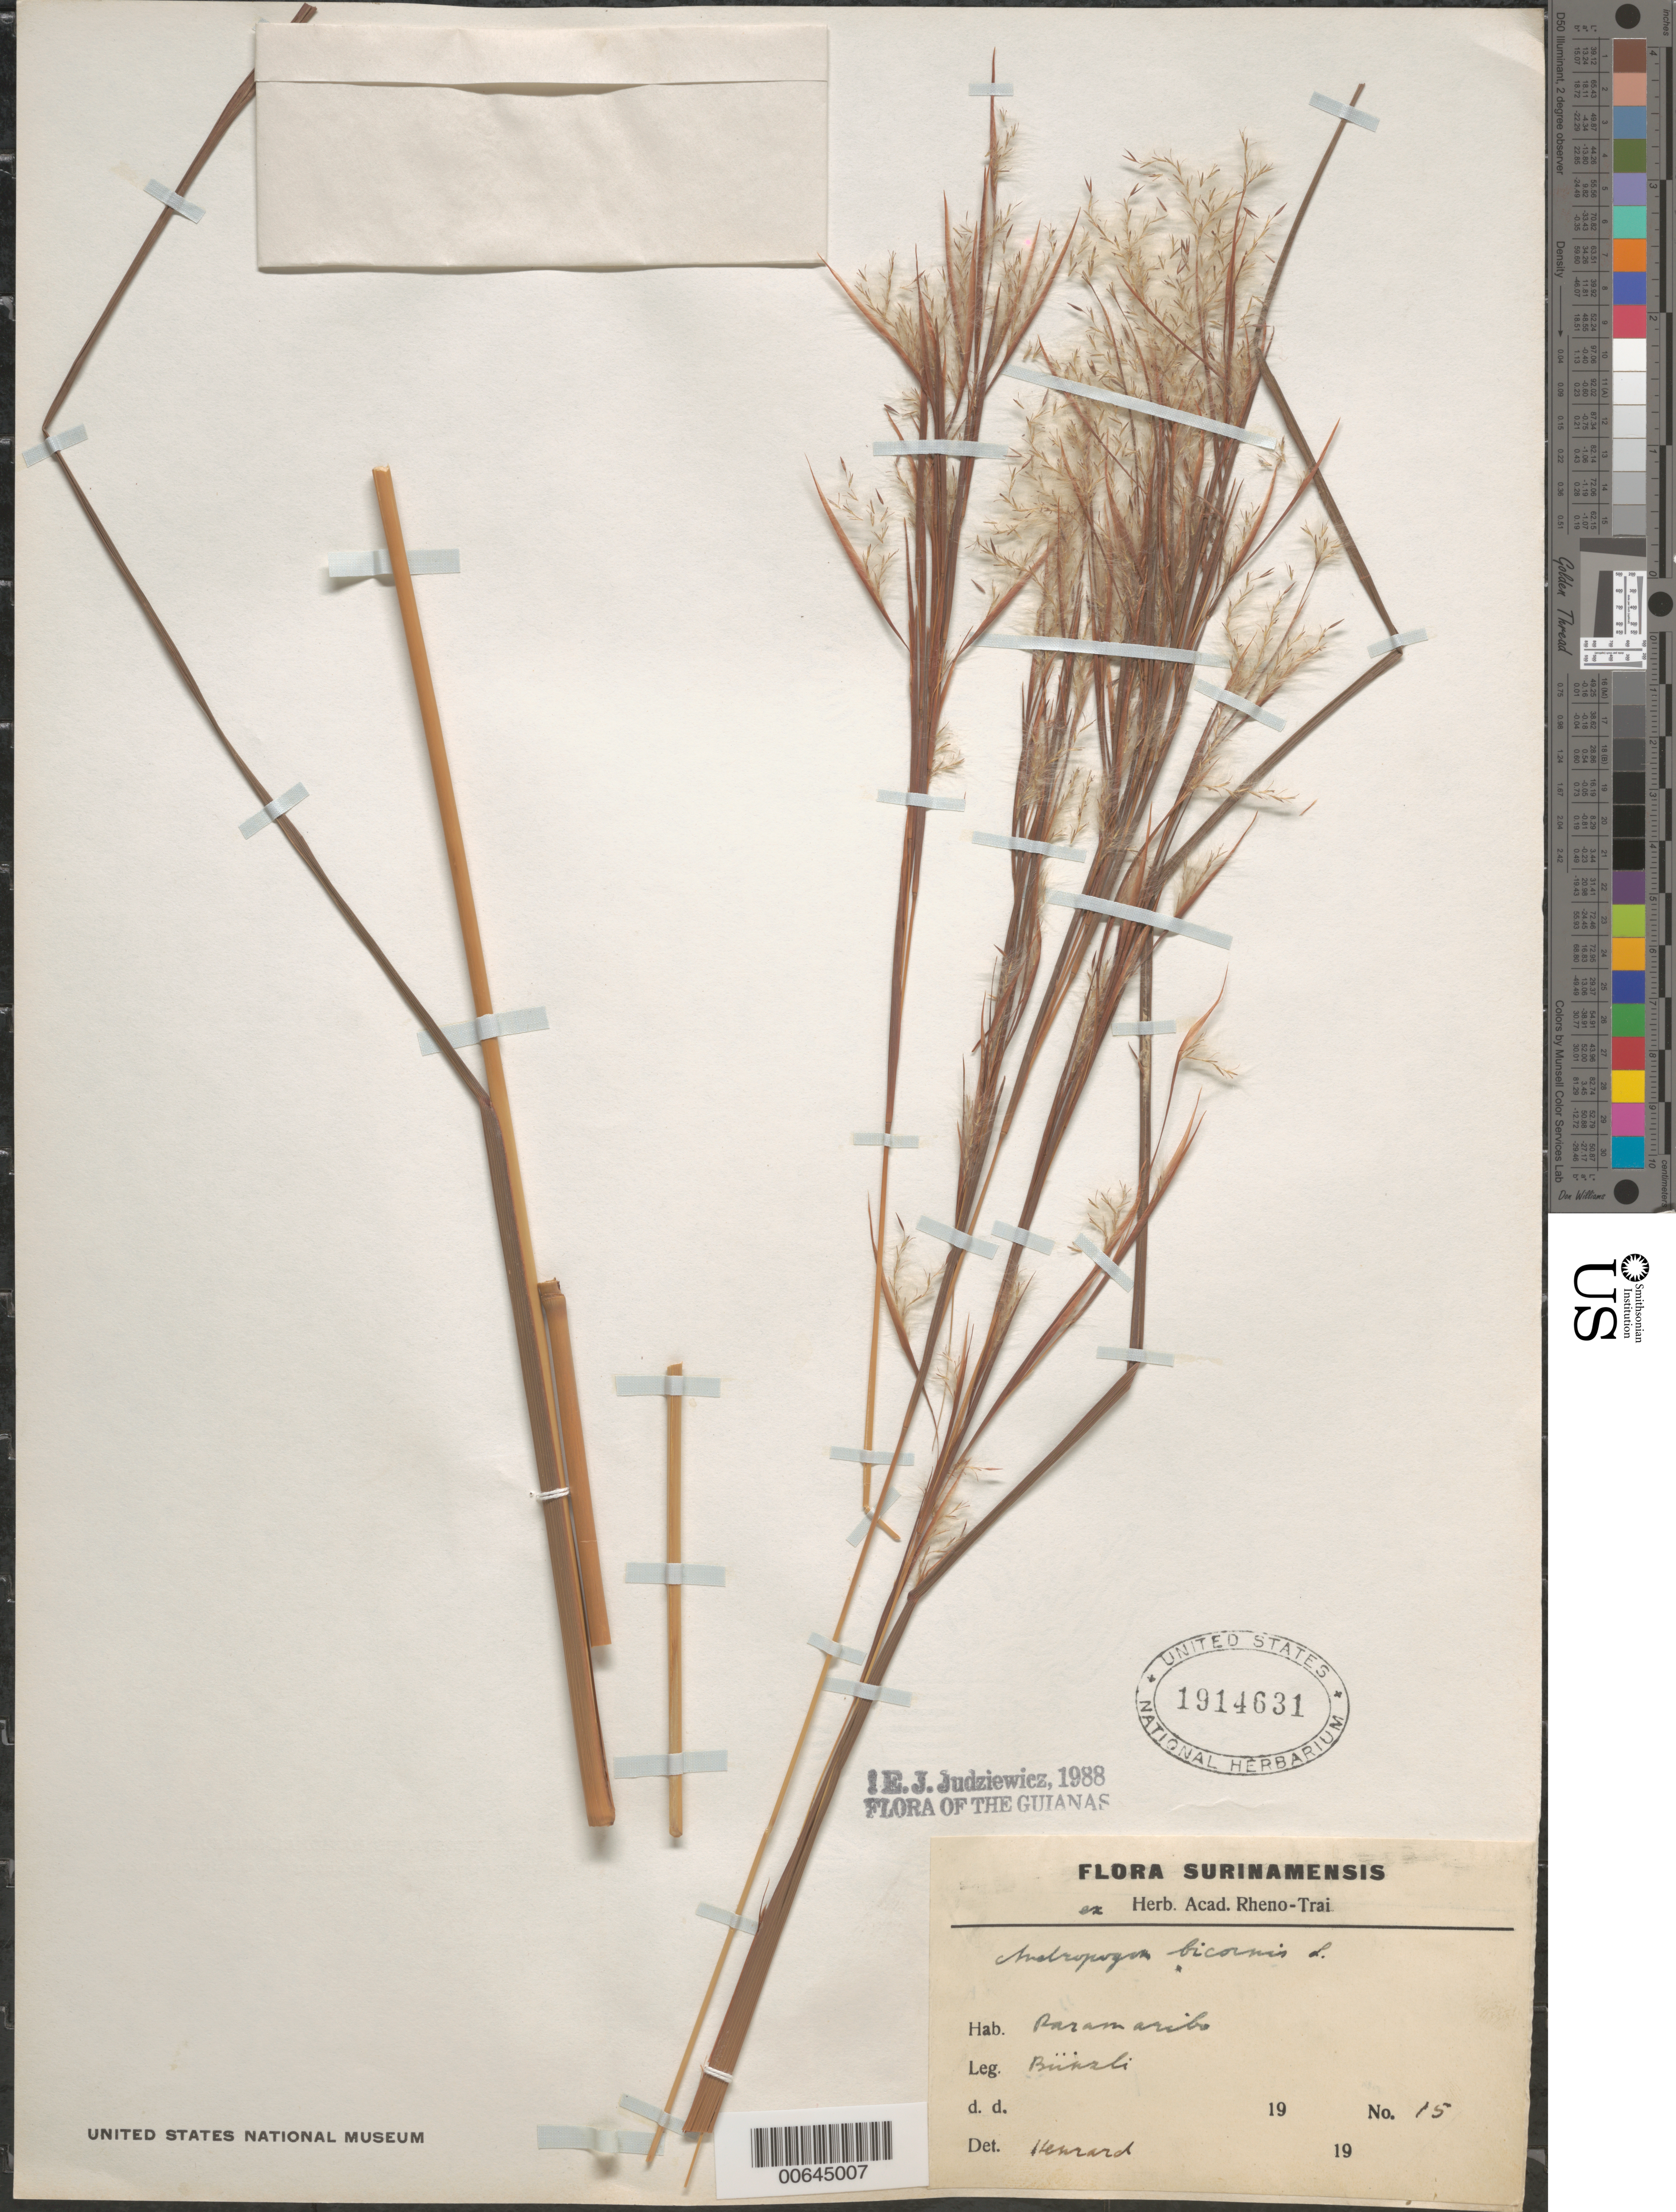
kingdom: Plantae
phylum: Tracheophyta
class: Liliopsida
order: Poales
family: Poaceae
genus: Andropogon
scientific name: Andropogon bicornis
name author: L.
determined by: Judziewicz, E. J.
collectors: -. Bünsli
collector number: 15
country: Suriname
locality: Paramaribo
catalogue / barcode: US 1914631